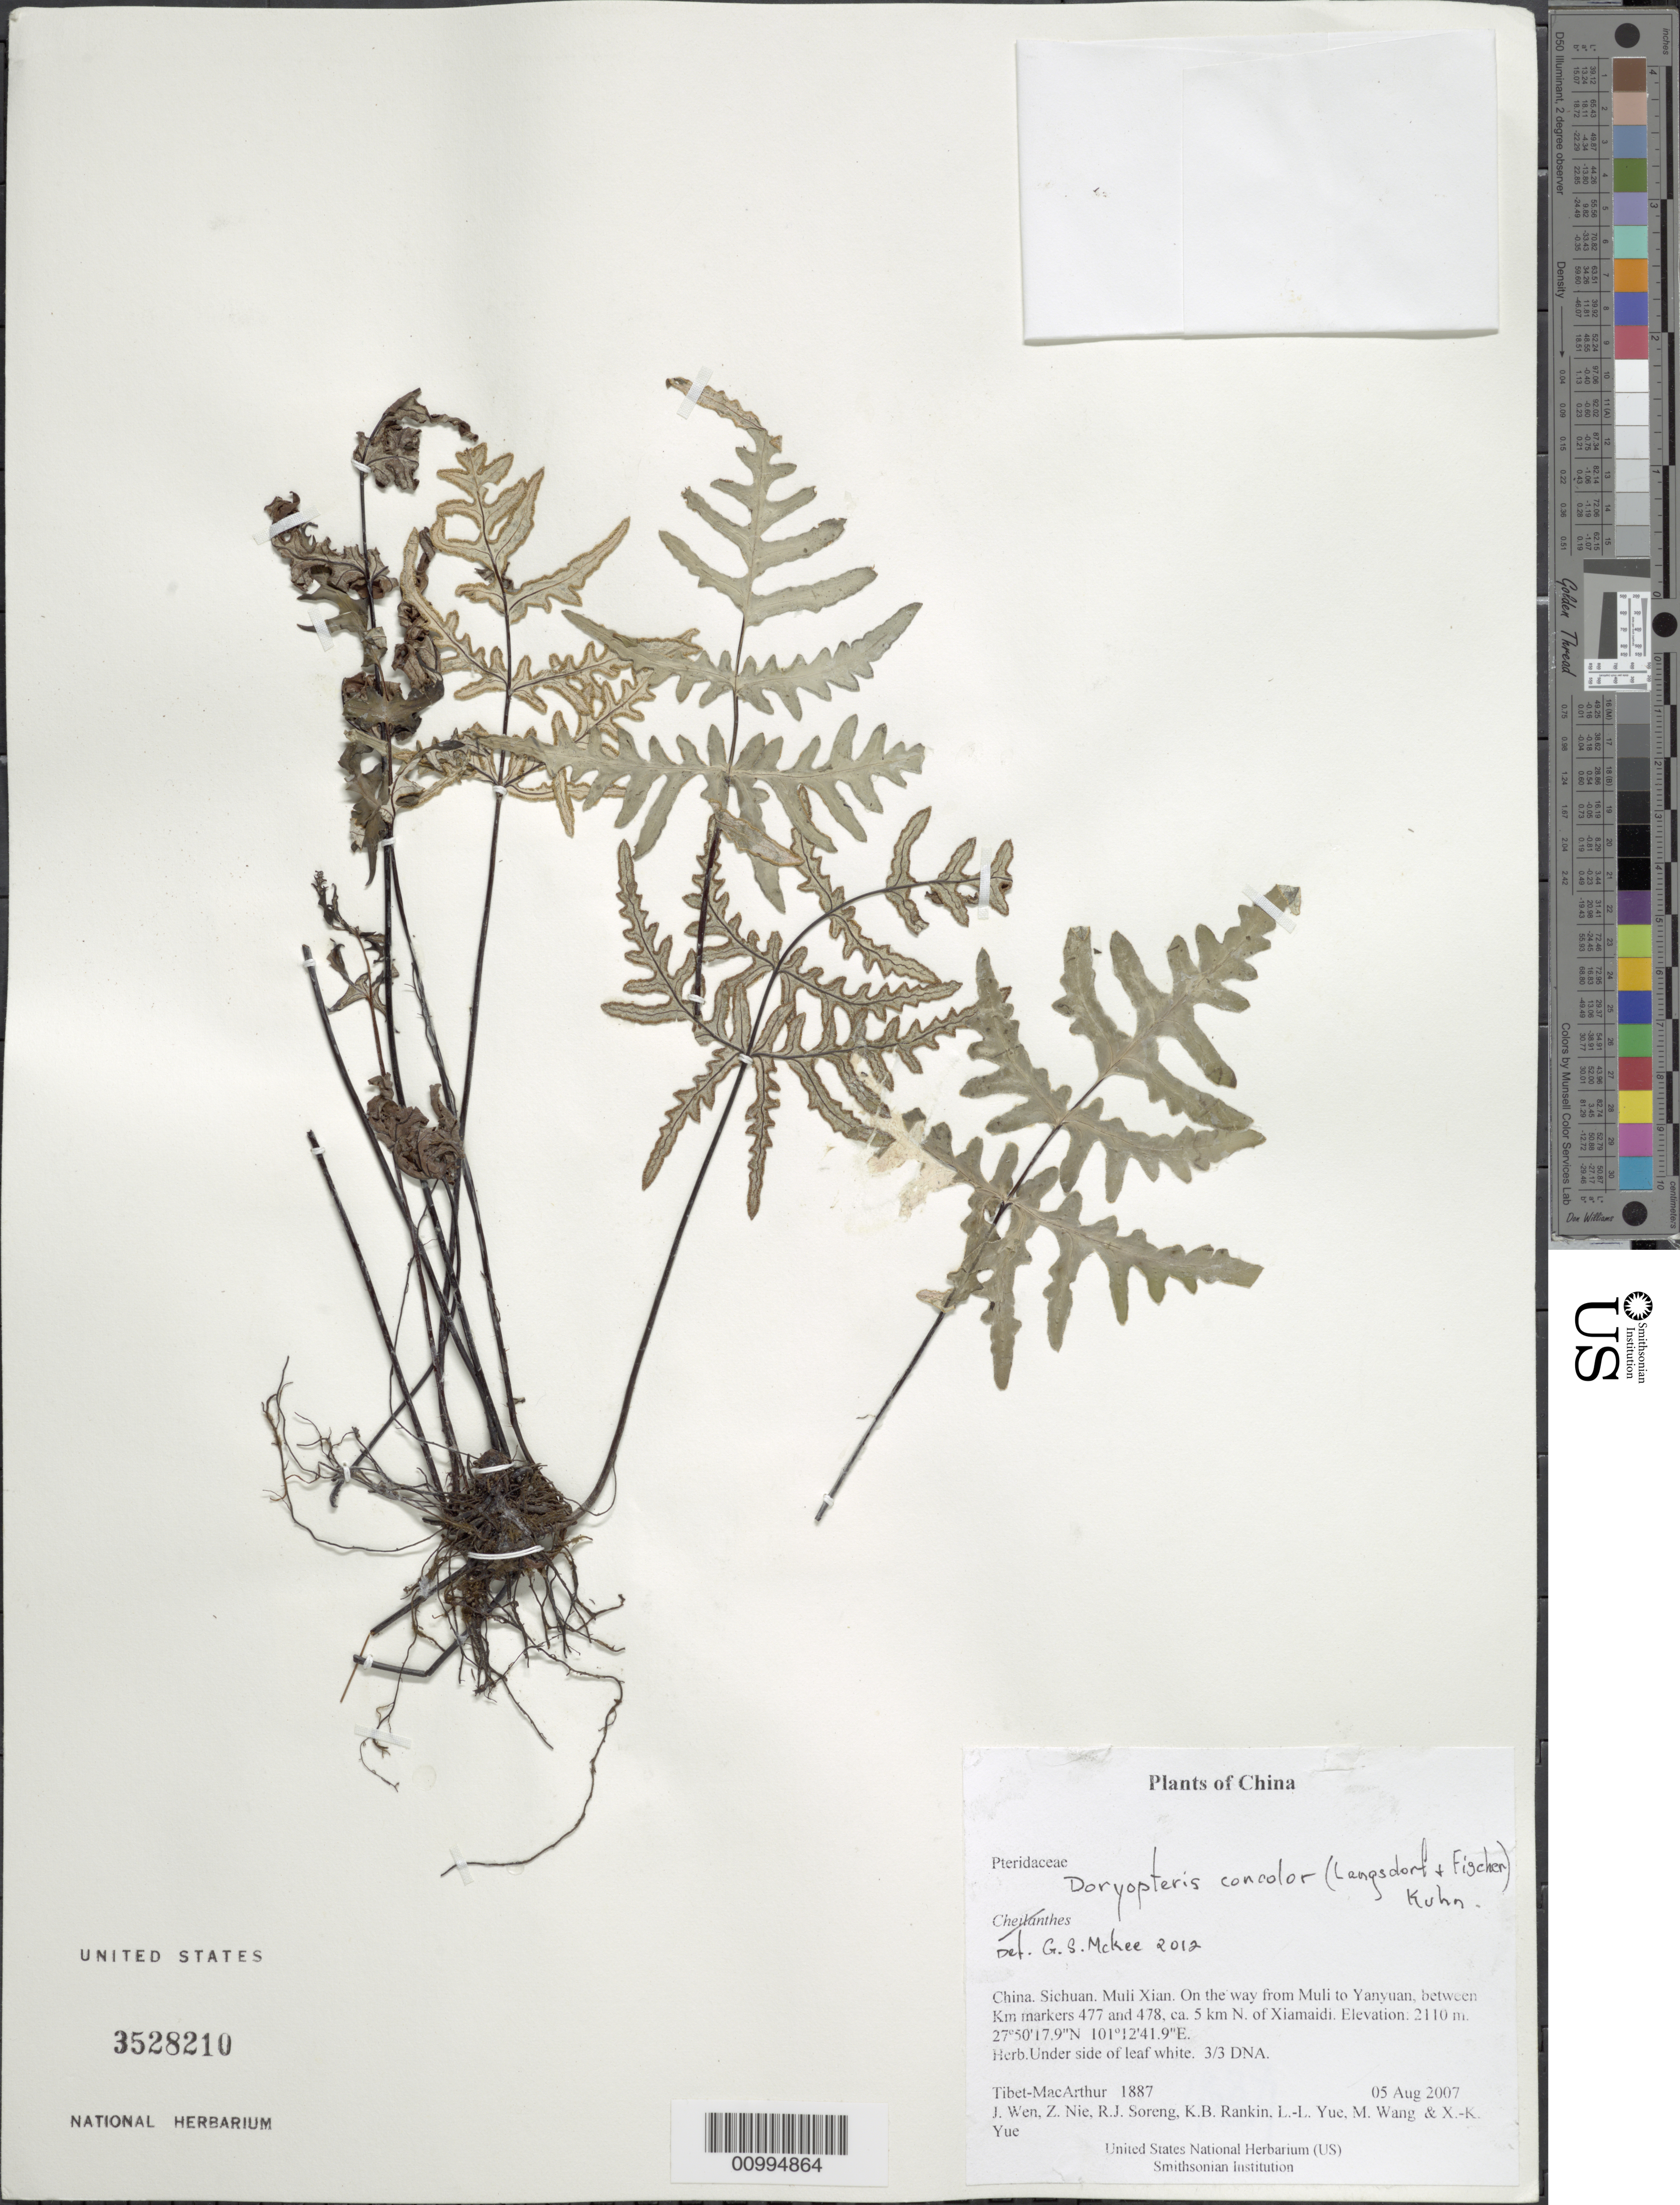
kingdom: Plantae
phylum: Tracheophyta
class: Polypodiopsida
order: Polypodiales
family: Pteridaceae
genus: Doryopteris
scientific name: Doryopteris concolor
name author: (Langsd. & Fisch.) Kuhn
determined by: McKee, G. S., (US), NMNH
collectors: Tibet-MacArthur, J. Wen, Z. Nie, R. J. Soreng, K. Rankin, L. Yue, M. Wang & X. Yue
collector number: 1887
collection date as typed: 05 Aug 2007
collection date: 2007-08-05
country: China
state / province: Sichuan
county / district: Muli Xian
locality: On the way from Muli to Yanyuan, between Km markers 477 and 478, ca. 5 km N. of Xiamaidi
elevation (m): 2110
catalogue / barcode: US 3528210